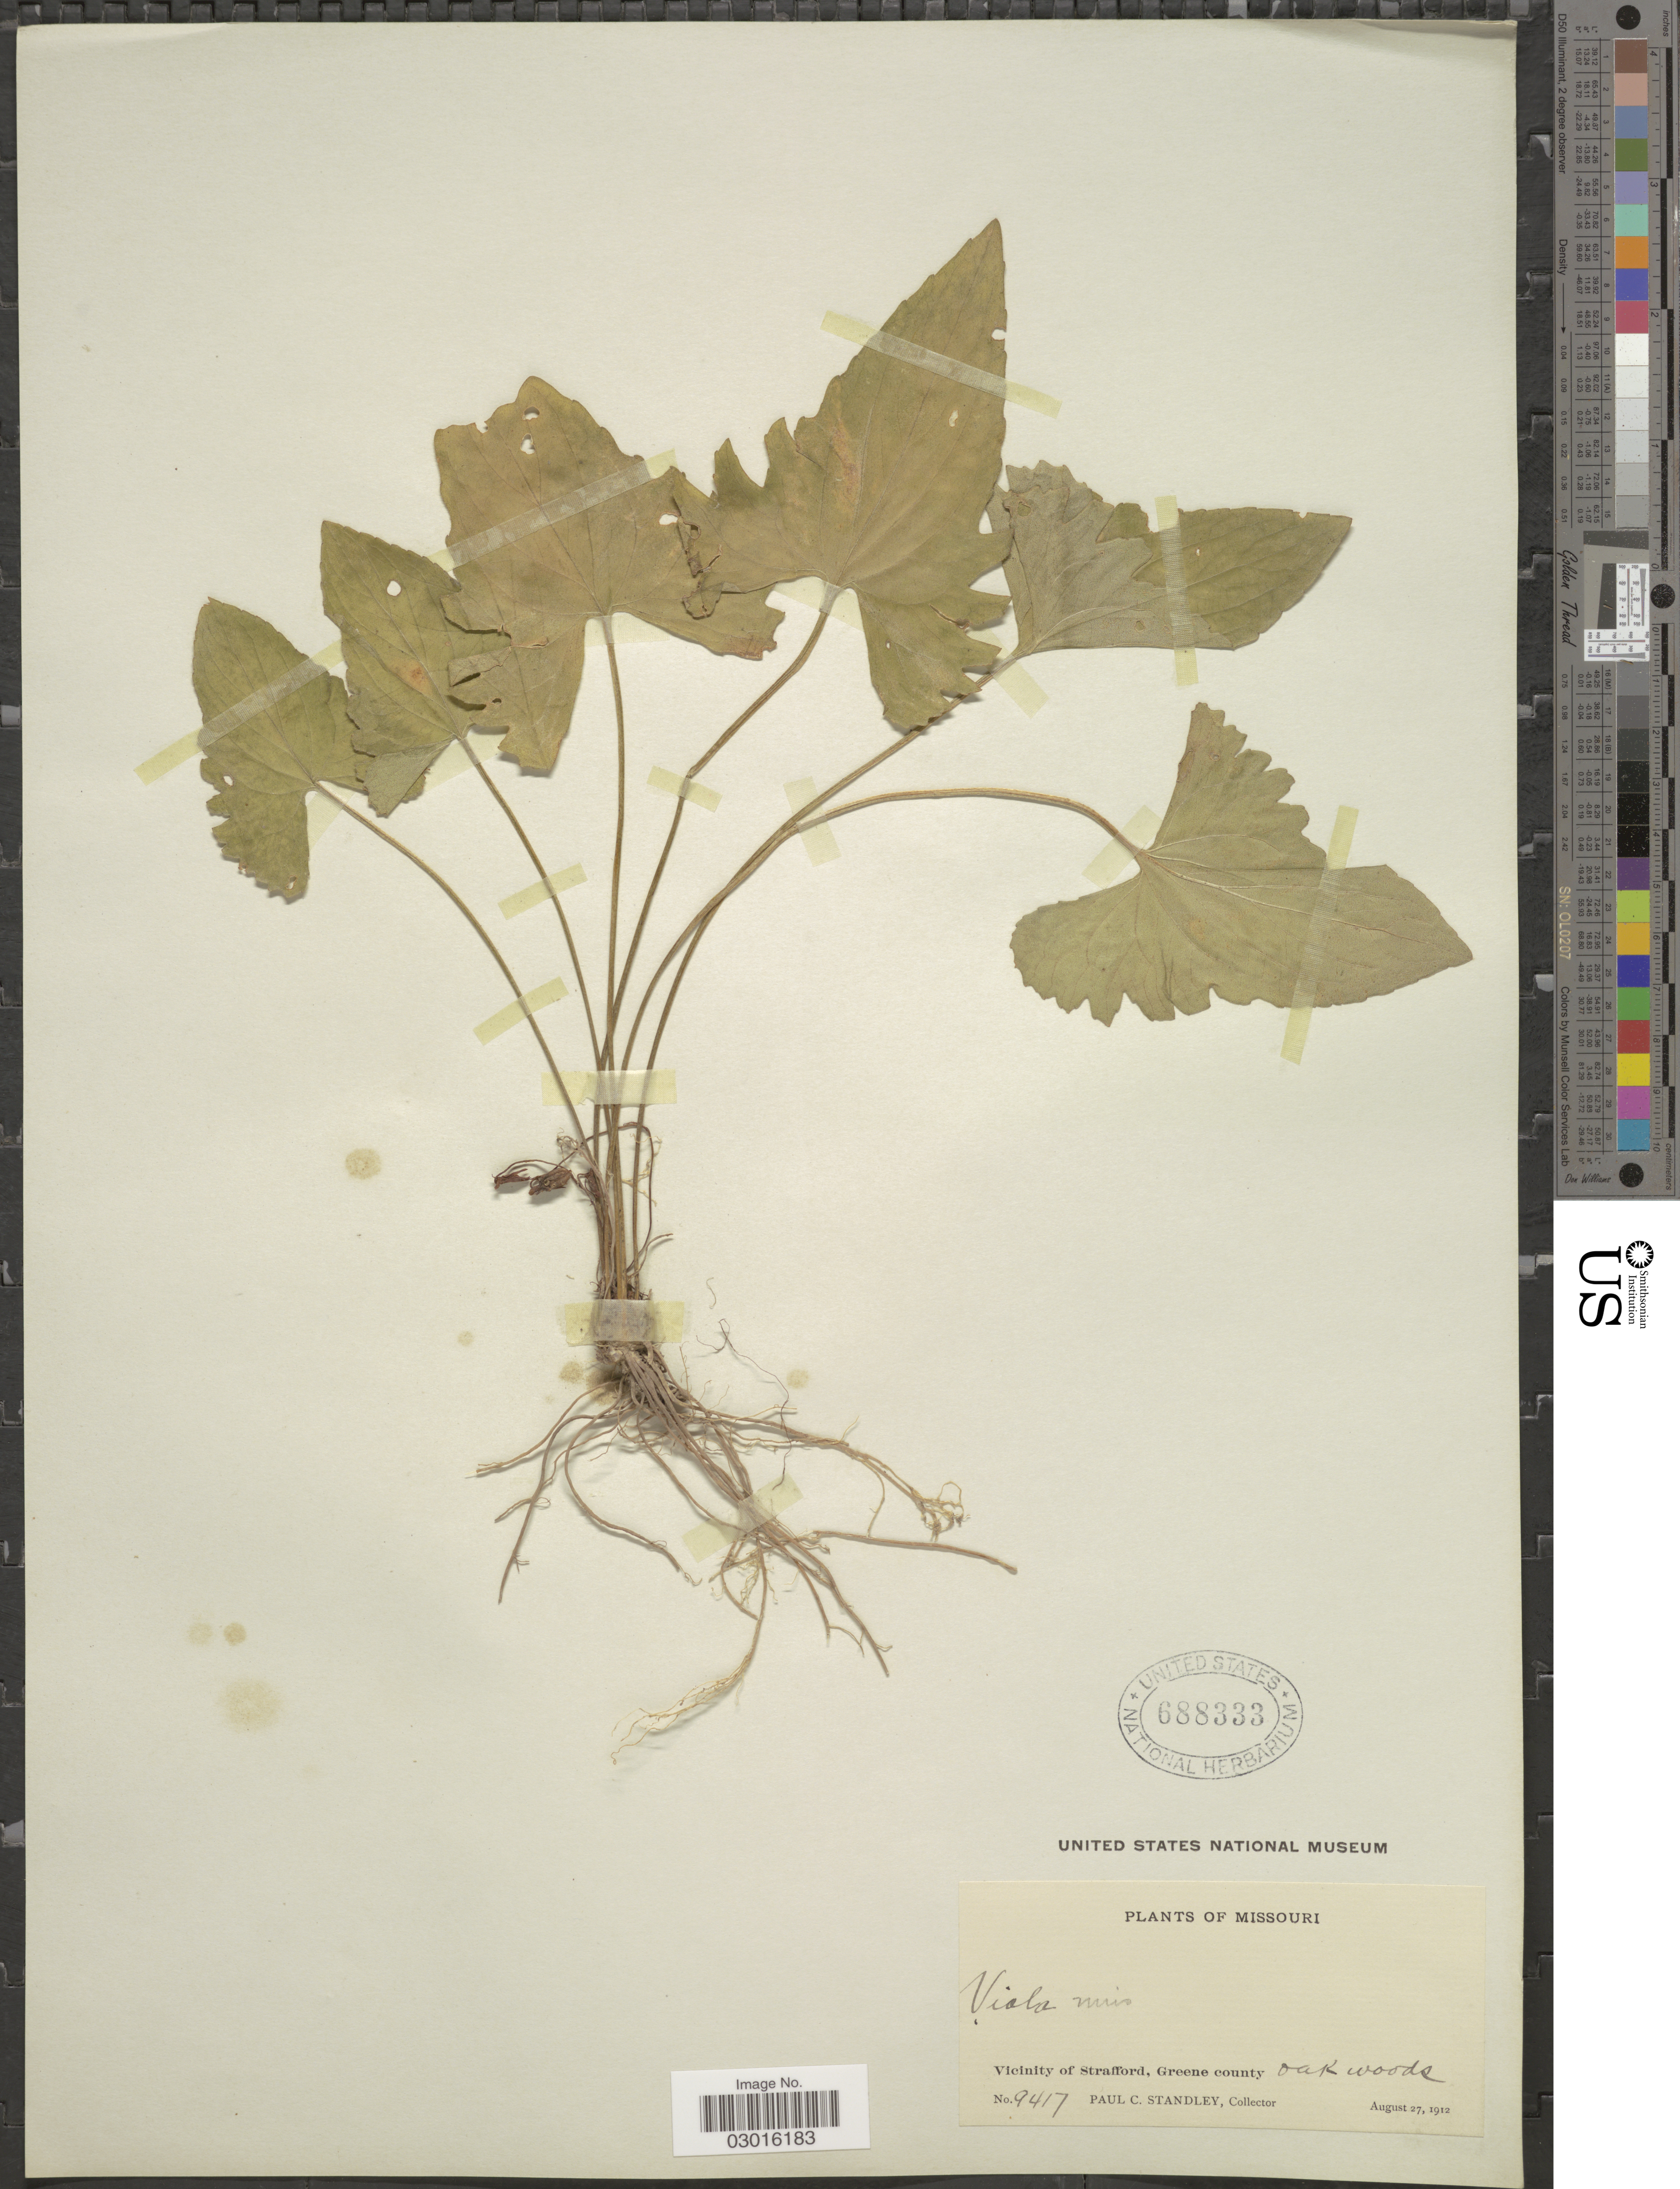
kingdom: Plantae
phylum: Tracheophyta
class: Magnoliopsida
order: Malpighiales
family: Violaceae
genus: Viola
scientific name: Viola missouriensis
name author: Greene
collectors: P. C. Standley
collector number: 9417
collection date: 1912-08-27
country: United States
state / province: Missouri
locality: Vicinity of Strafford, Greene county.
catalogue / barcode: US 688333